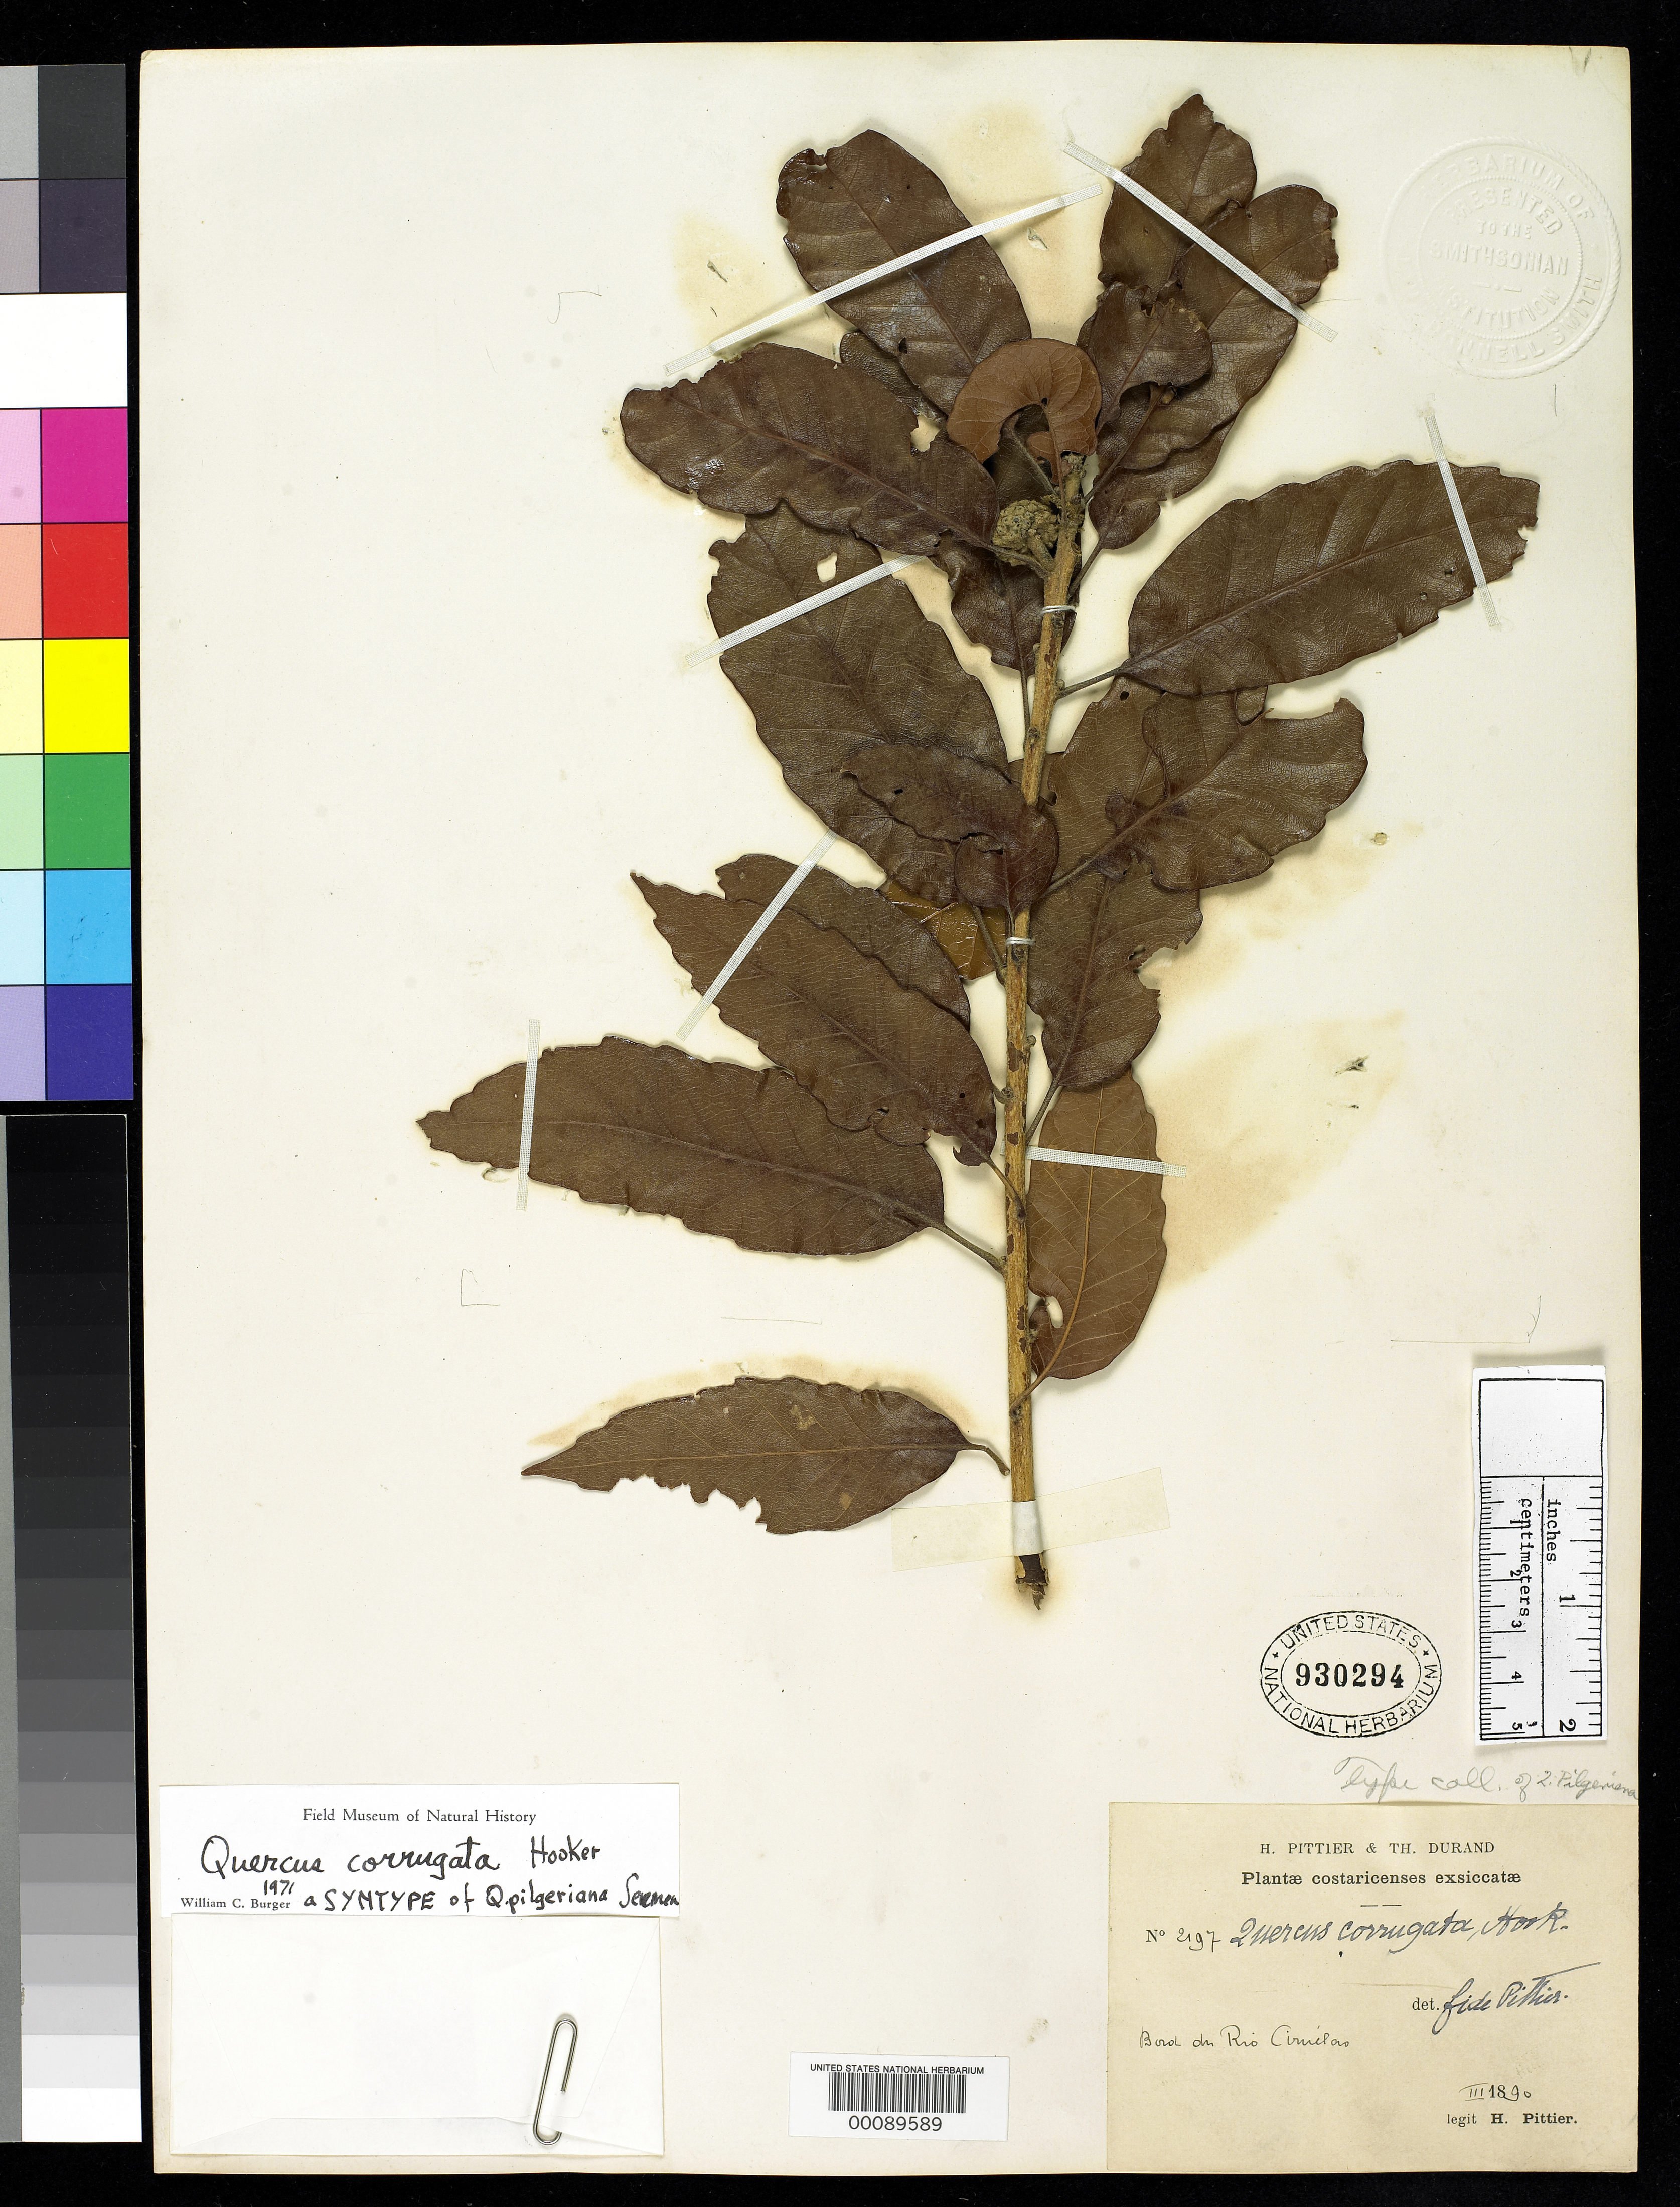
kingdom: Plantae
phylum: Tracheophyta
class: Magnoliopsida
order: Fagales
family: Fagaceae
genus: Quercus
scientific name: Quercus pilgeriana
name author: Seemen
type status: Isosyntype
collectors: H. F. Pittier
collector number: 2197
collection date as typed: Mar 1890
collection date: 1890-03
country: Costa Rica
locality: Rio Ciruelas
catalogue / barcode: US 930294